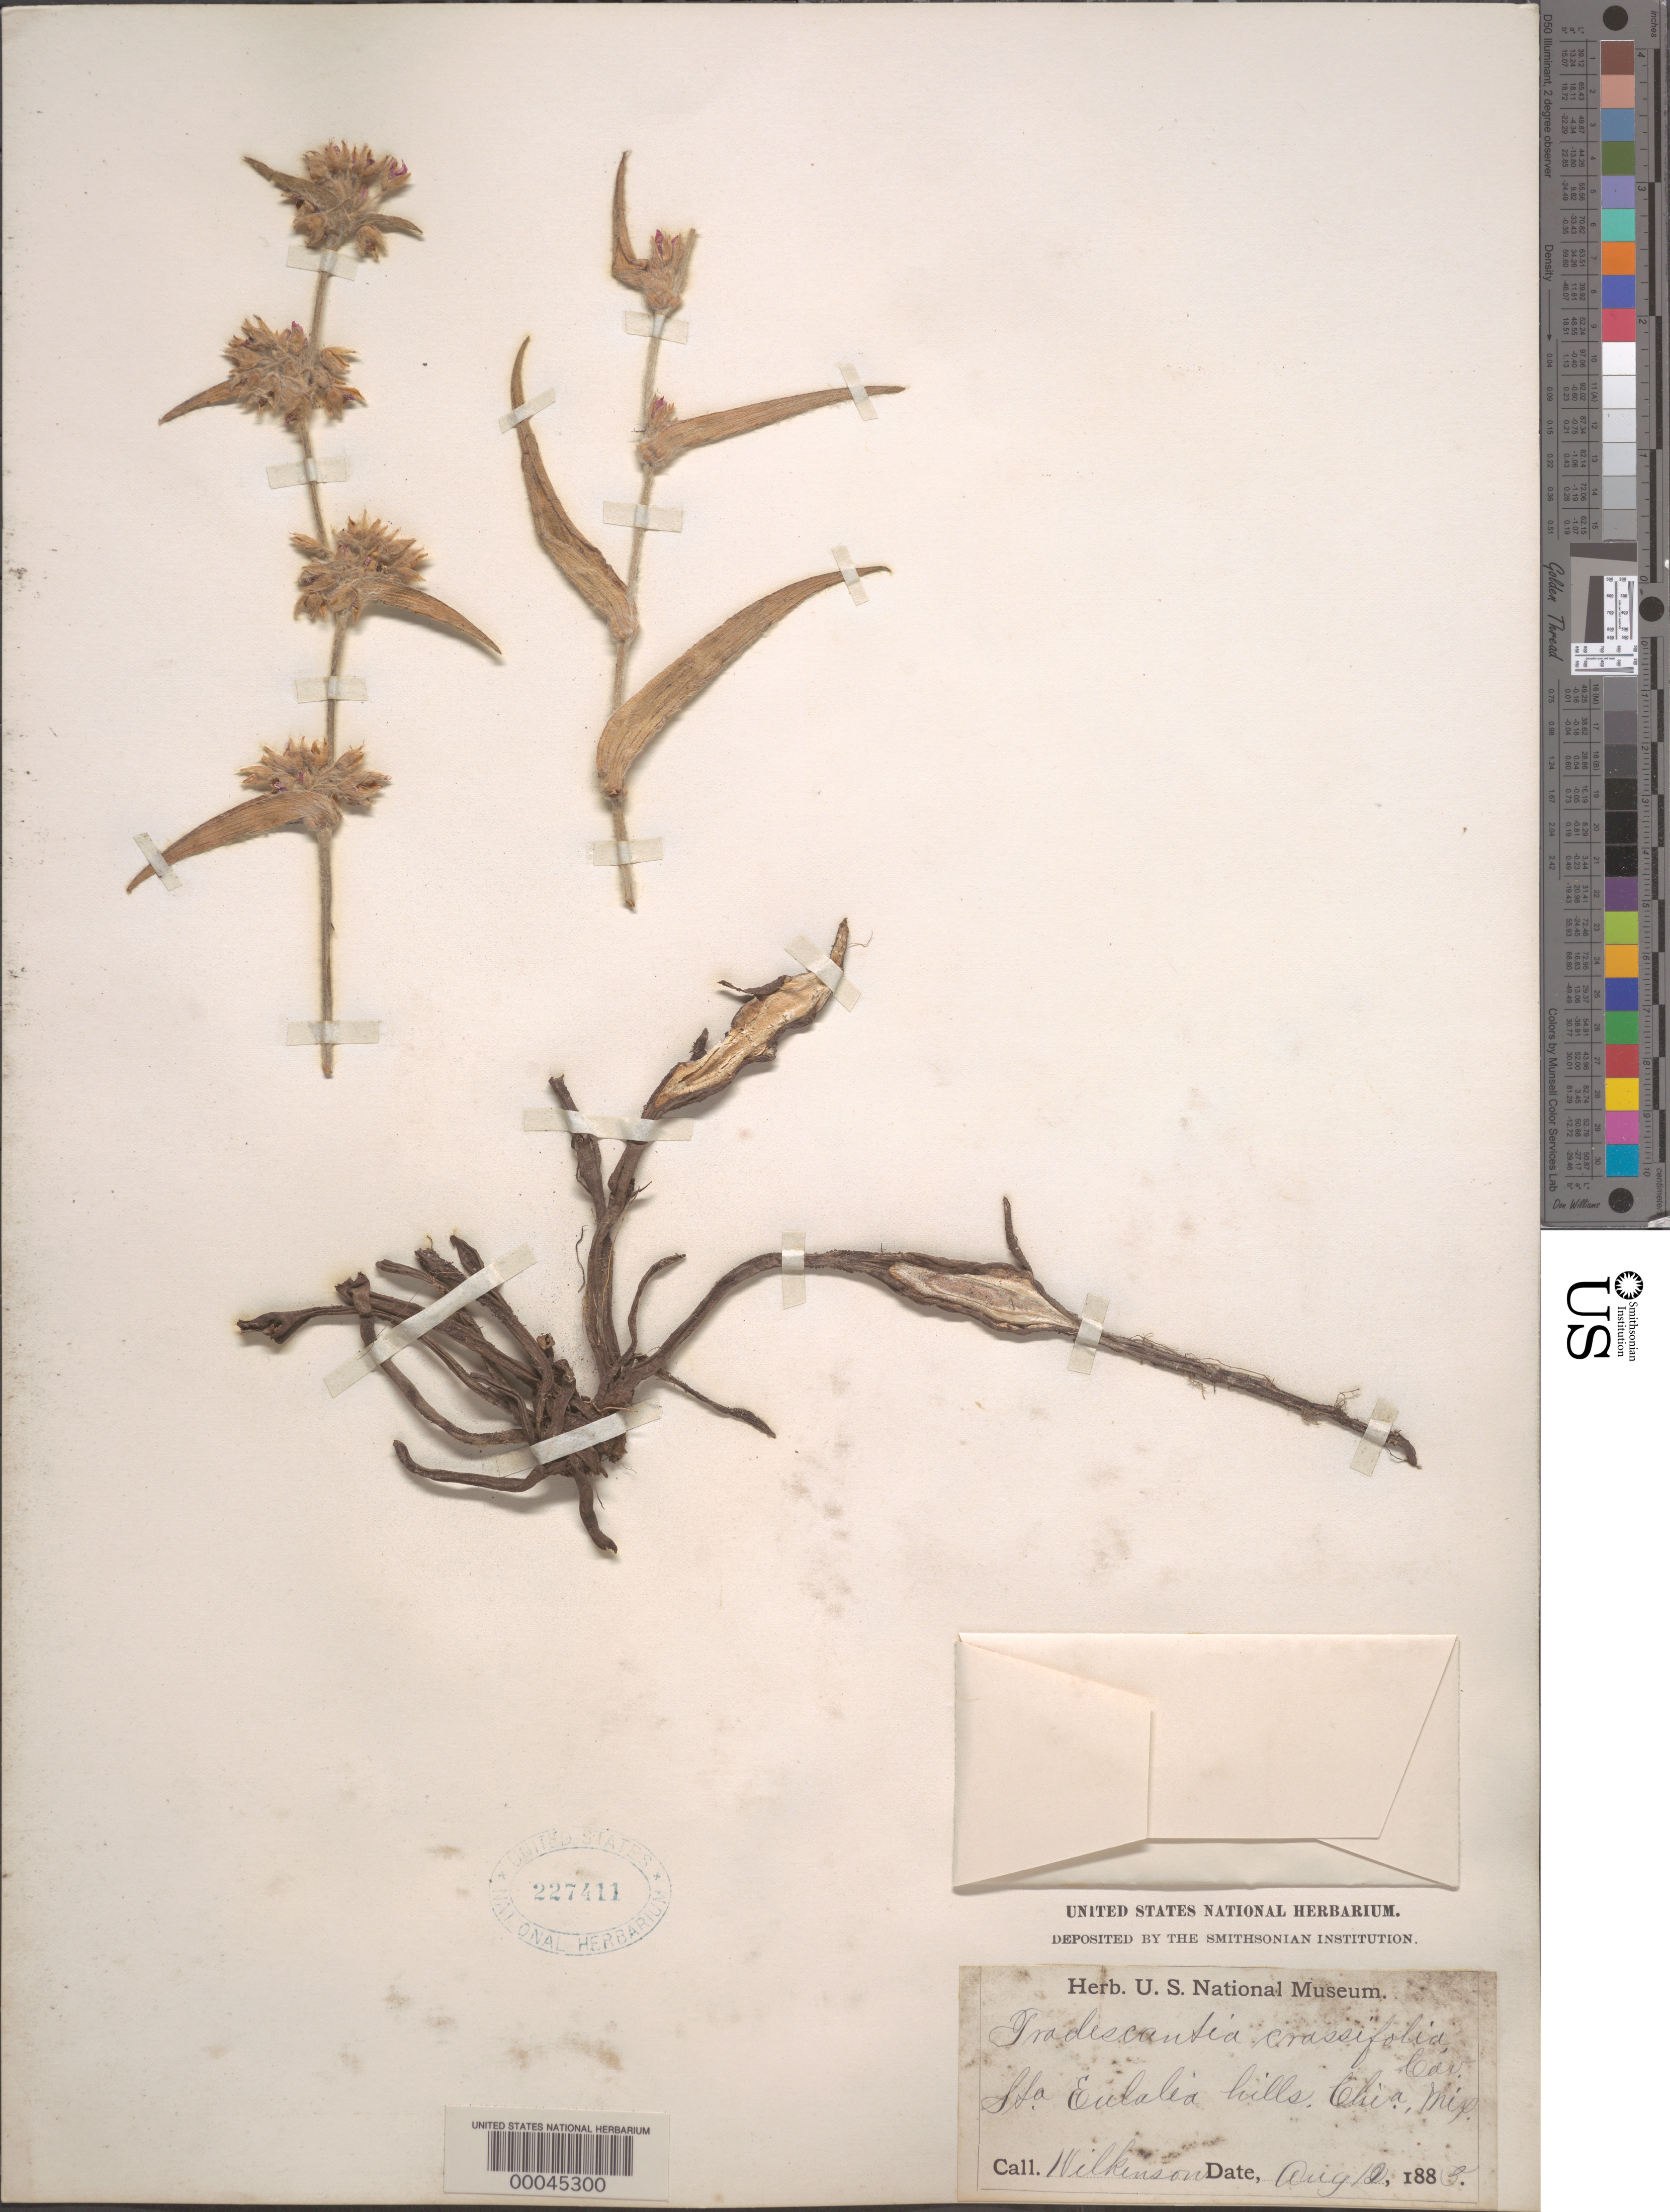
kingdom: Plantae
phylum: Tracheophyta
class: Liliopsida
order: Commelinales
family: Commelinaceae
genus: Tradescantia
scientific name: Tradescantia crassifolia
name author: Cav.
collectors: Wilkinson, --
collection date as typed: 12 Aug 1885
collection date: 1885-08-12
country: Mexico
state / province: Chiapas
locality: Santa Eulalia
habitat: Hills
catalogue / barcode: US 227411